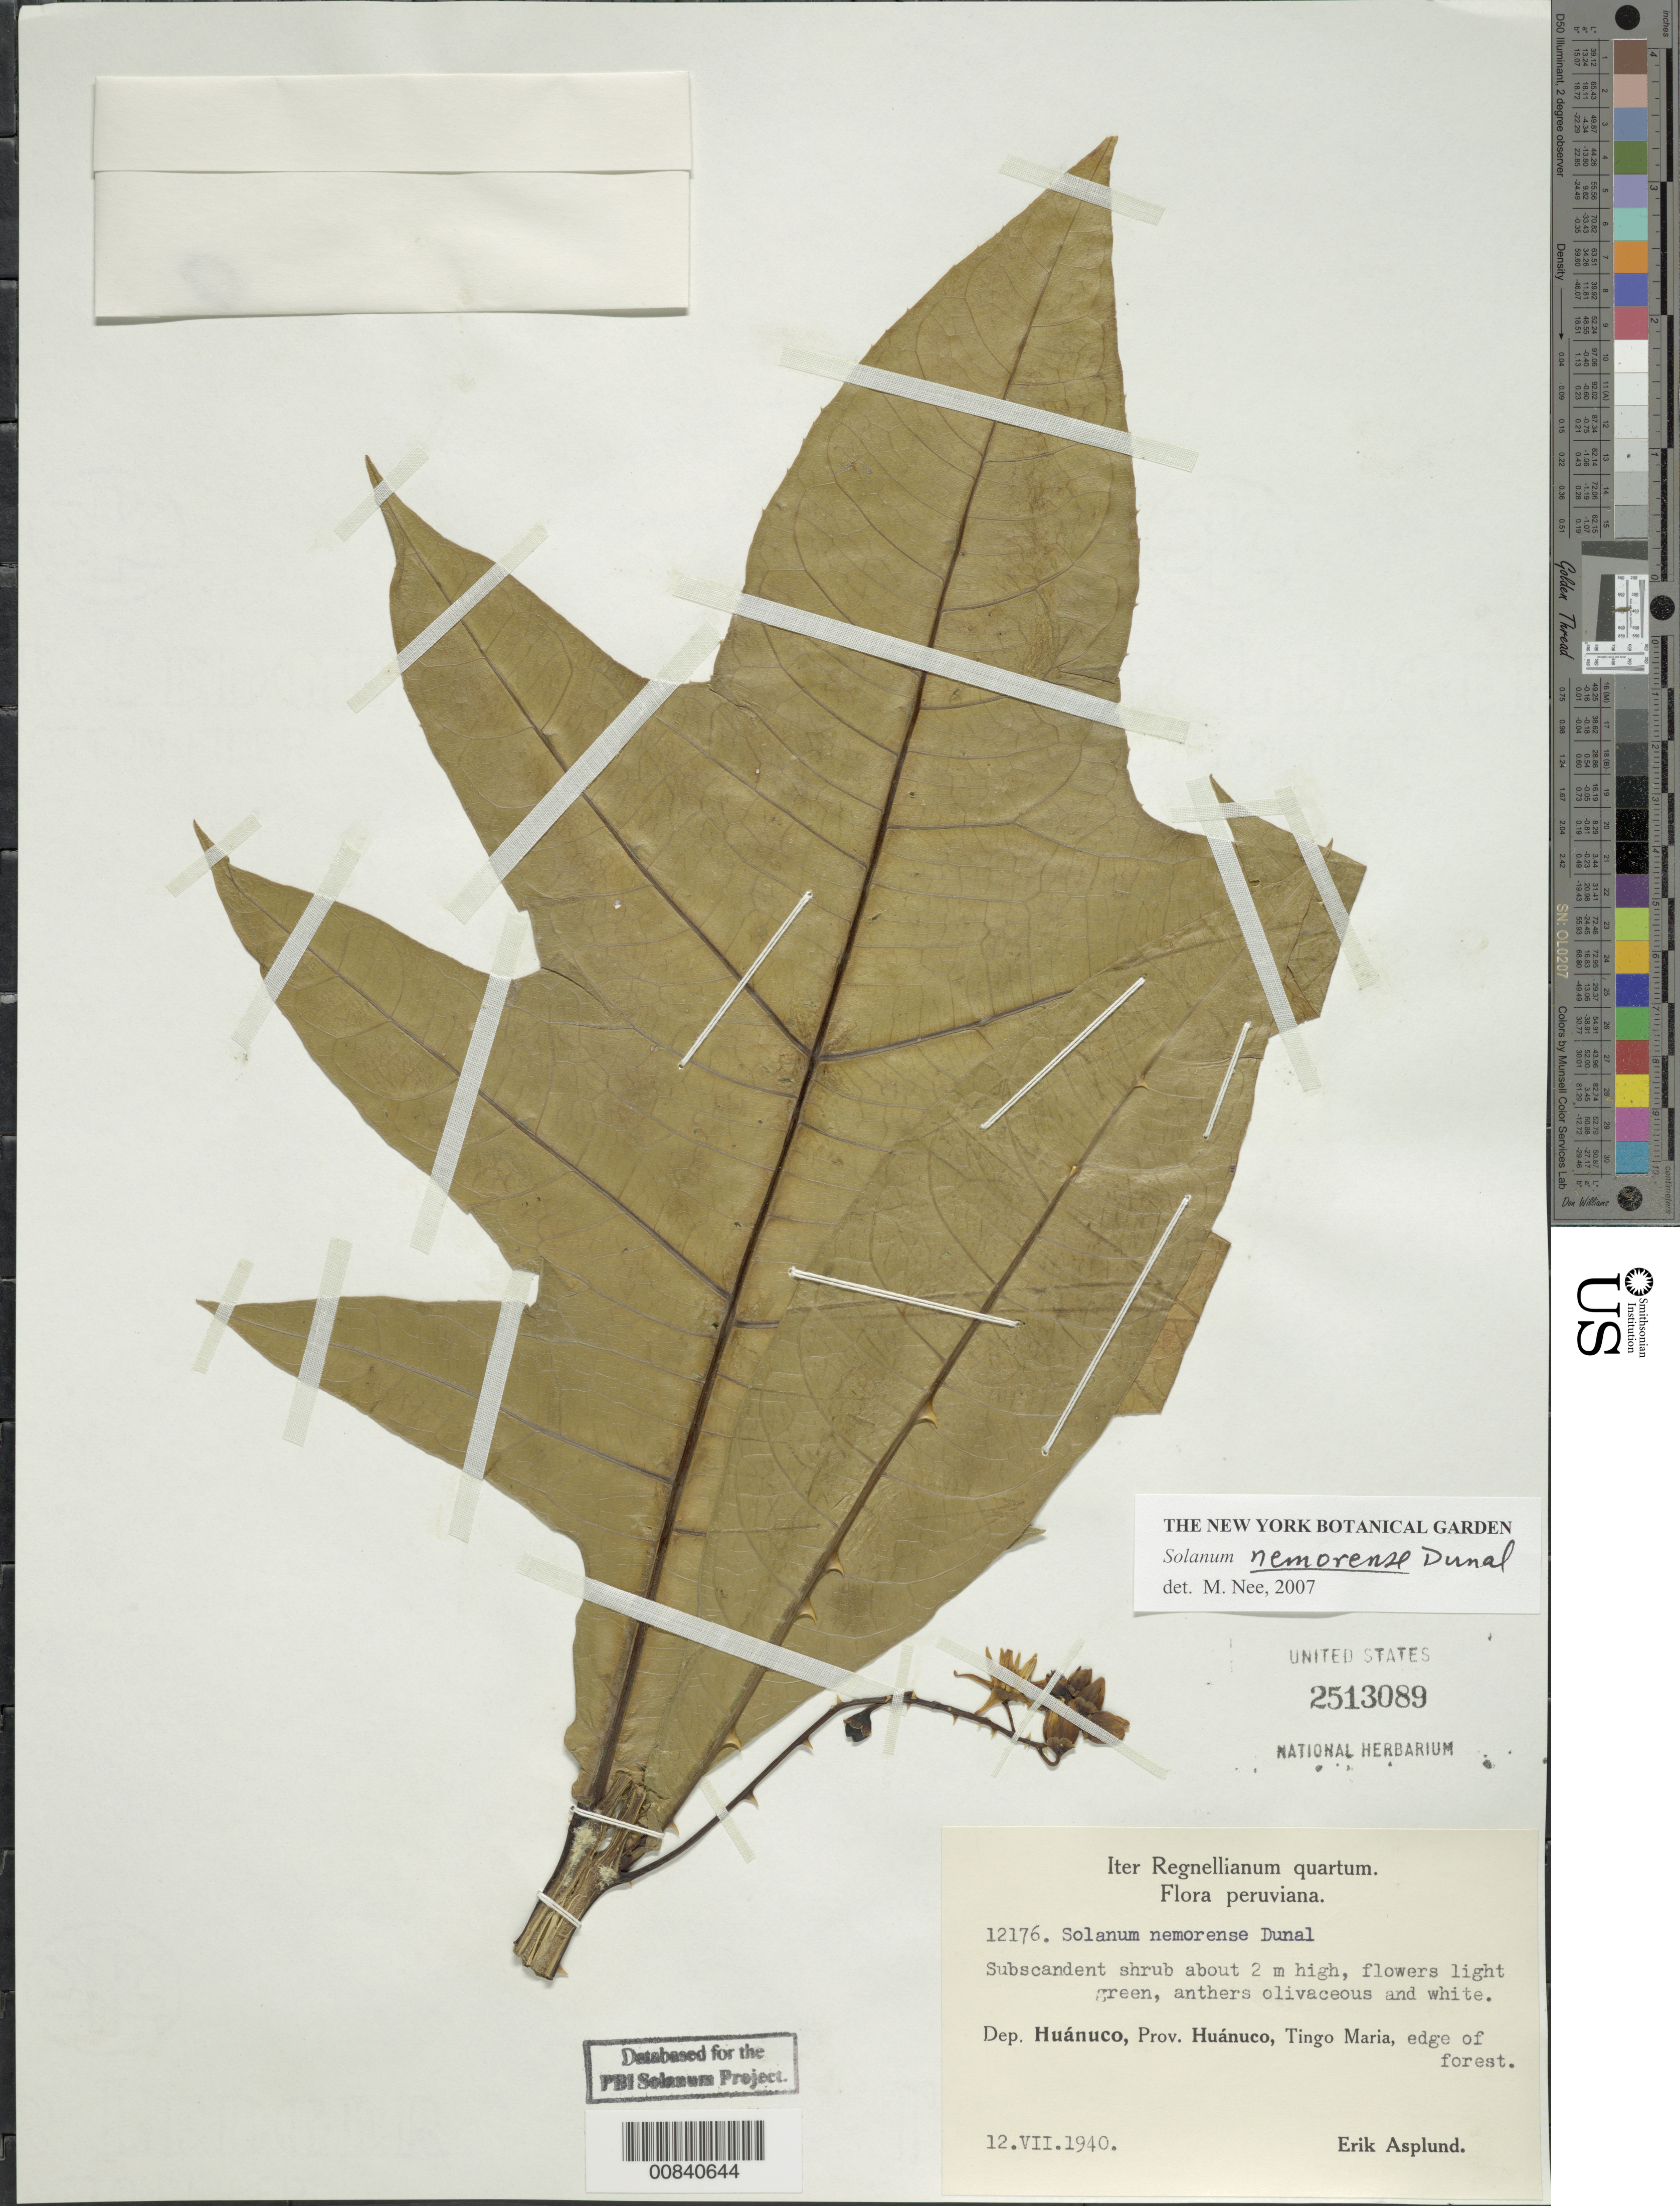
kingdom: Plantae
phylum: Tracheophyta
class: Magnoliopsida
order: Solanales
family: Solanaceae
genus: Solanum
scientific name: Solanum nemorense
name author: Dunal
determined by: Clark, J. L., (SEL), The Marie Selby Botanical Garden (UNITED STATES)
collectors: E. Asplund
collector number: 12176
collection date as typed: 12 Jul 1940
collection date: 1940-07-12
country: Peru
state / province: Huánuco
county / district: Huánuco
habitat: Subscandent shrub about 2 m high, flowers light green, anthers olivaceous and white.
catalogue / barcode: US 2513089